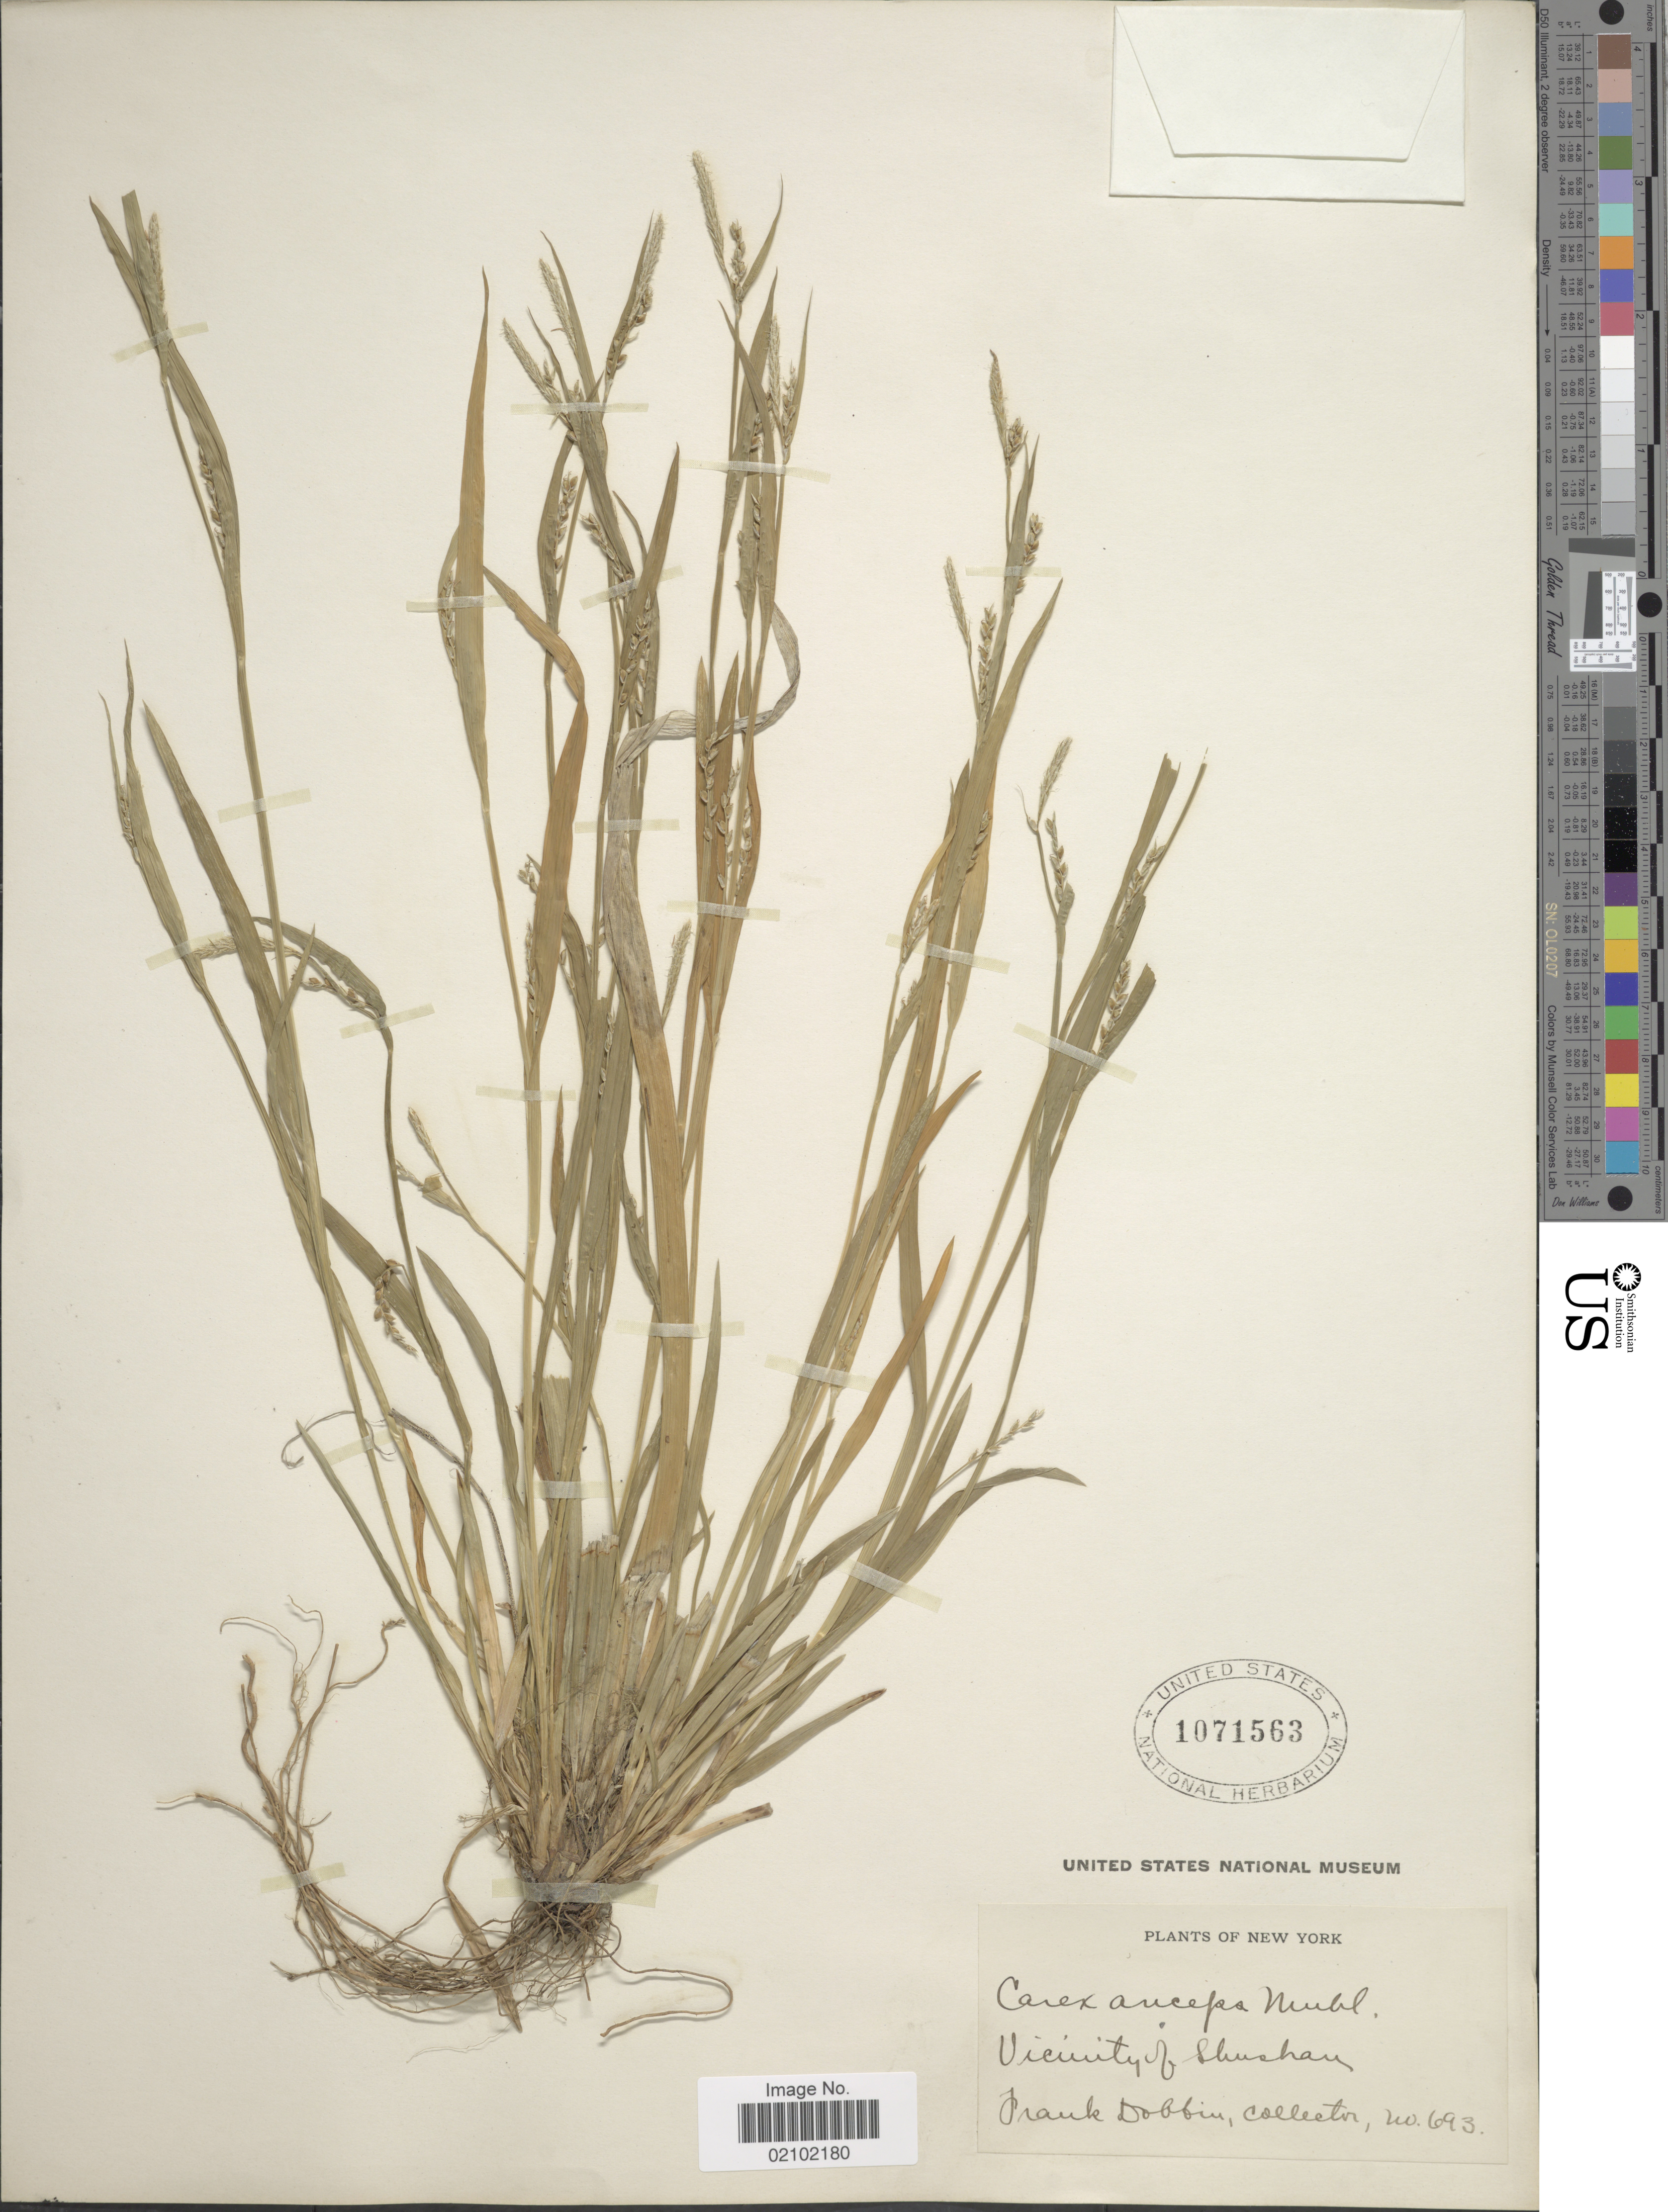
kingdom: Plantae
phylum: Tracheophyta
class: Liliopsida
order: Poales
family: Cyperaceae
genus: Carex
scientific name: Carex laxiflora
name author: Lam.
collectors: F. Dobbin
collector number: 693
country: United States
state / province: New York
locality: Vicinity of Shushan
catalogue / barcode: US 1071563